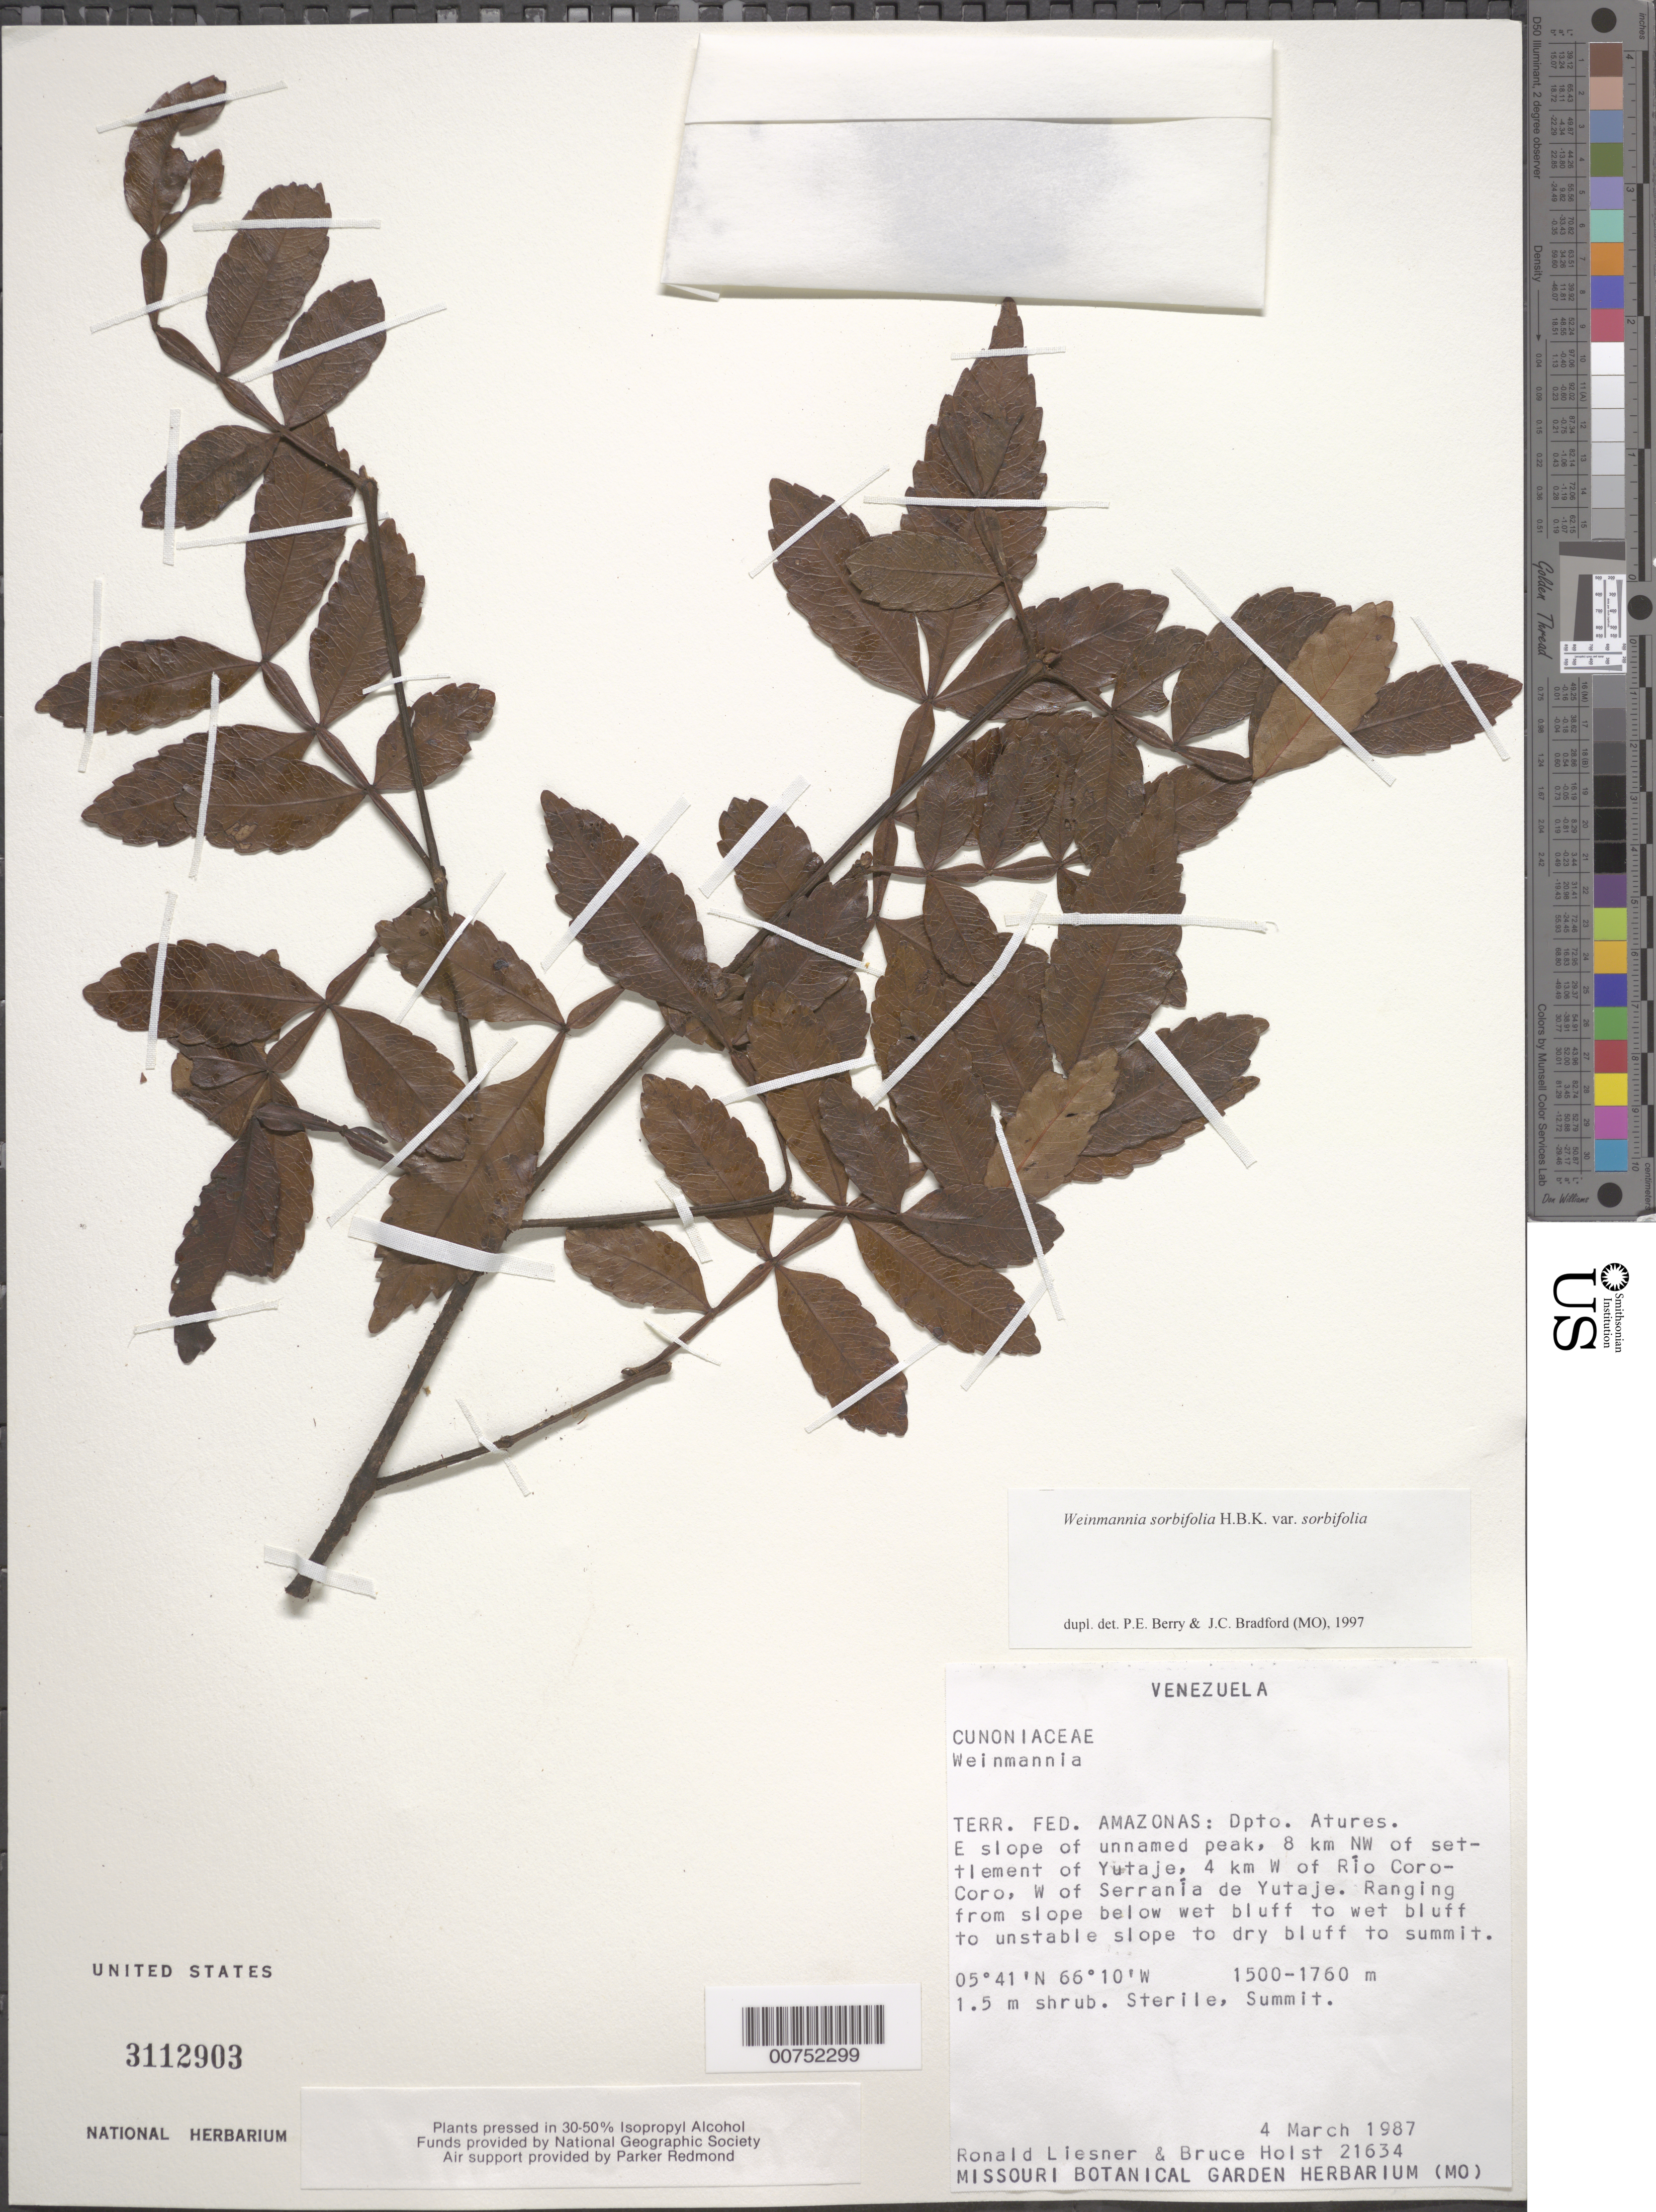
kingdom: Plantae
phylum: Tracheophyta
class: Magnoliopsida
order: Oxalidales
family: Cunoniaceae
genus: Weinmannia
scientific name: Weinmannia sorbifolia var. sorbifolia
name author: Kunth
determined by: Berry, P. E.; Bradford, J. C.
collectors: R. L. Liesner & B. Holst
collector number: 21634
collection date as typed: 4-Mar-87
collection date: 1987-03-04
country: Venezuela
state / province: Amazonas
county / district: Atures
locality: Yutajé settlement, 8 km NW of; 4 km W of Río Coro-Coro, W of Serrania de Yutajé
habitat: Summit; ranging from slope below wet bluff to wet bluff to unstable slope to dry bluff to summit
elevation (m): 1500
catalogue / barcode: US 3112903